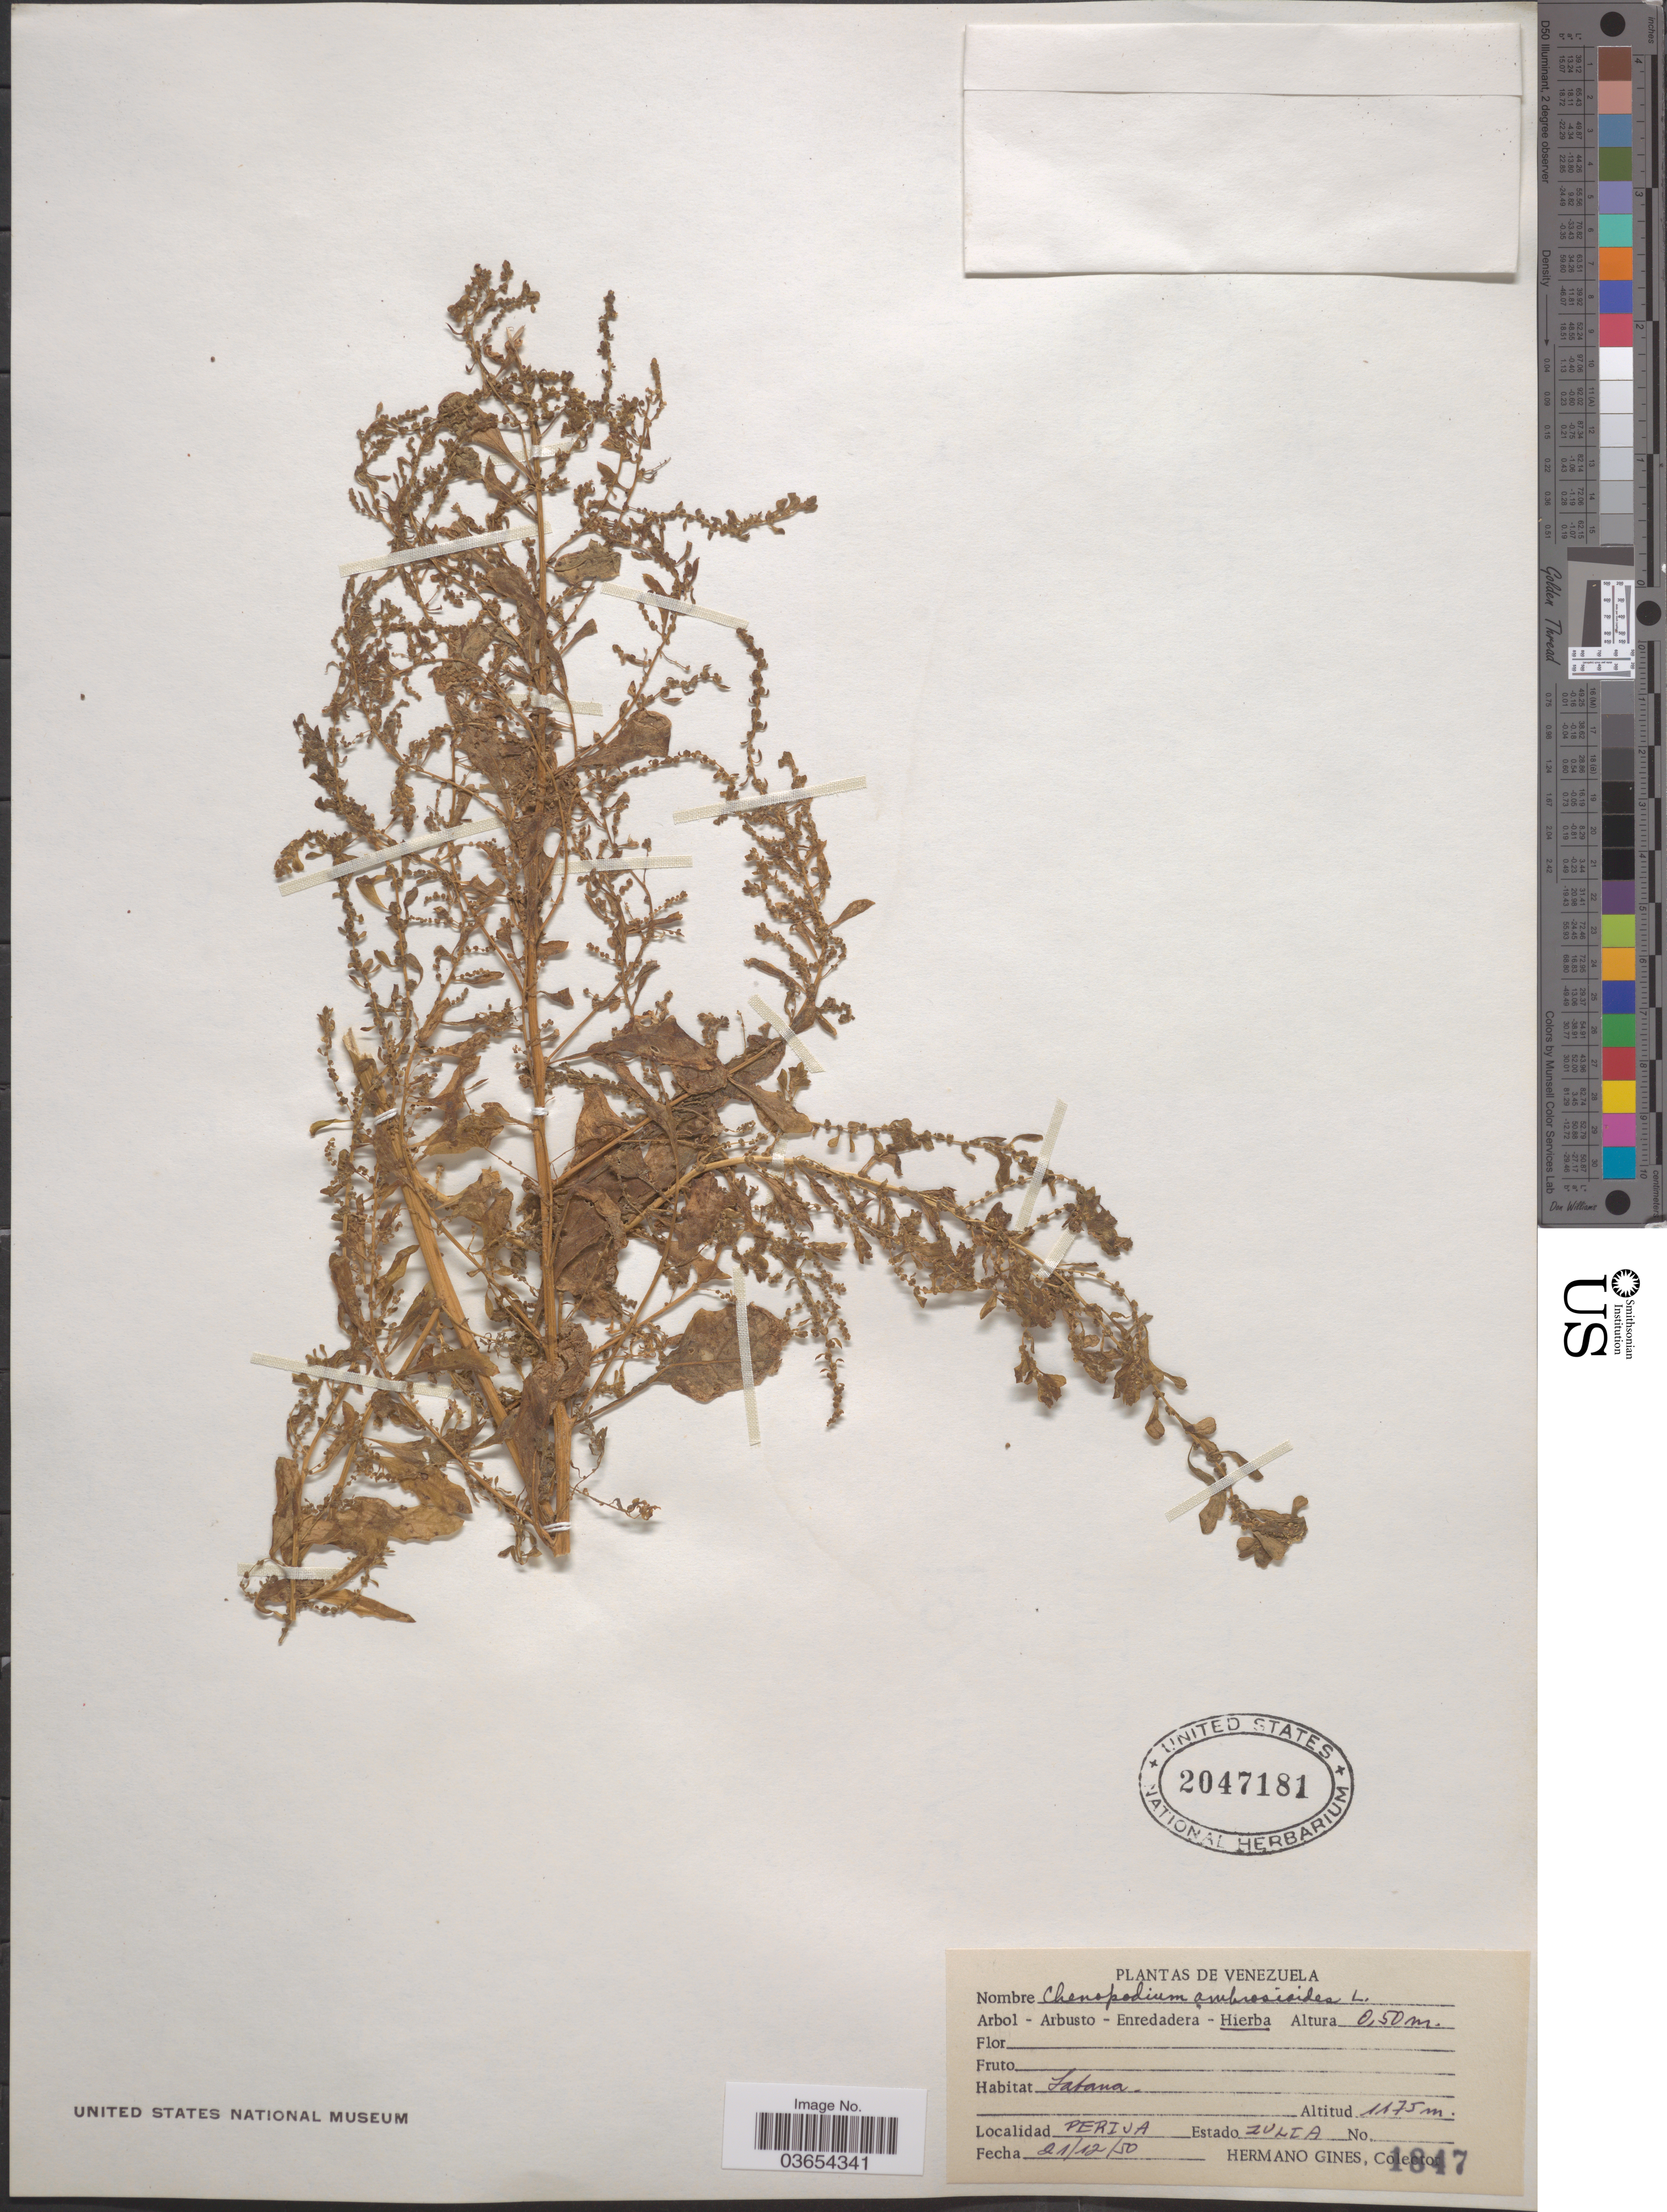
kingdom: Plantae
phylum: Tracheophyta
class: Magnoliopsida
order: Caryophyllales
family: Amaranthaceae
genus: Chenopodium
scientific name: Chenopodium ambrosioides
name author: L.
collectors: Bro. Gines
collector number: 1847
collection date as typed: Transcribed d/m/y: 21/12/50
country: Venezuela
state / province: Zulia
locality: Perija.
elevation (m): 1175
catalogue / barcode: US 2047181